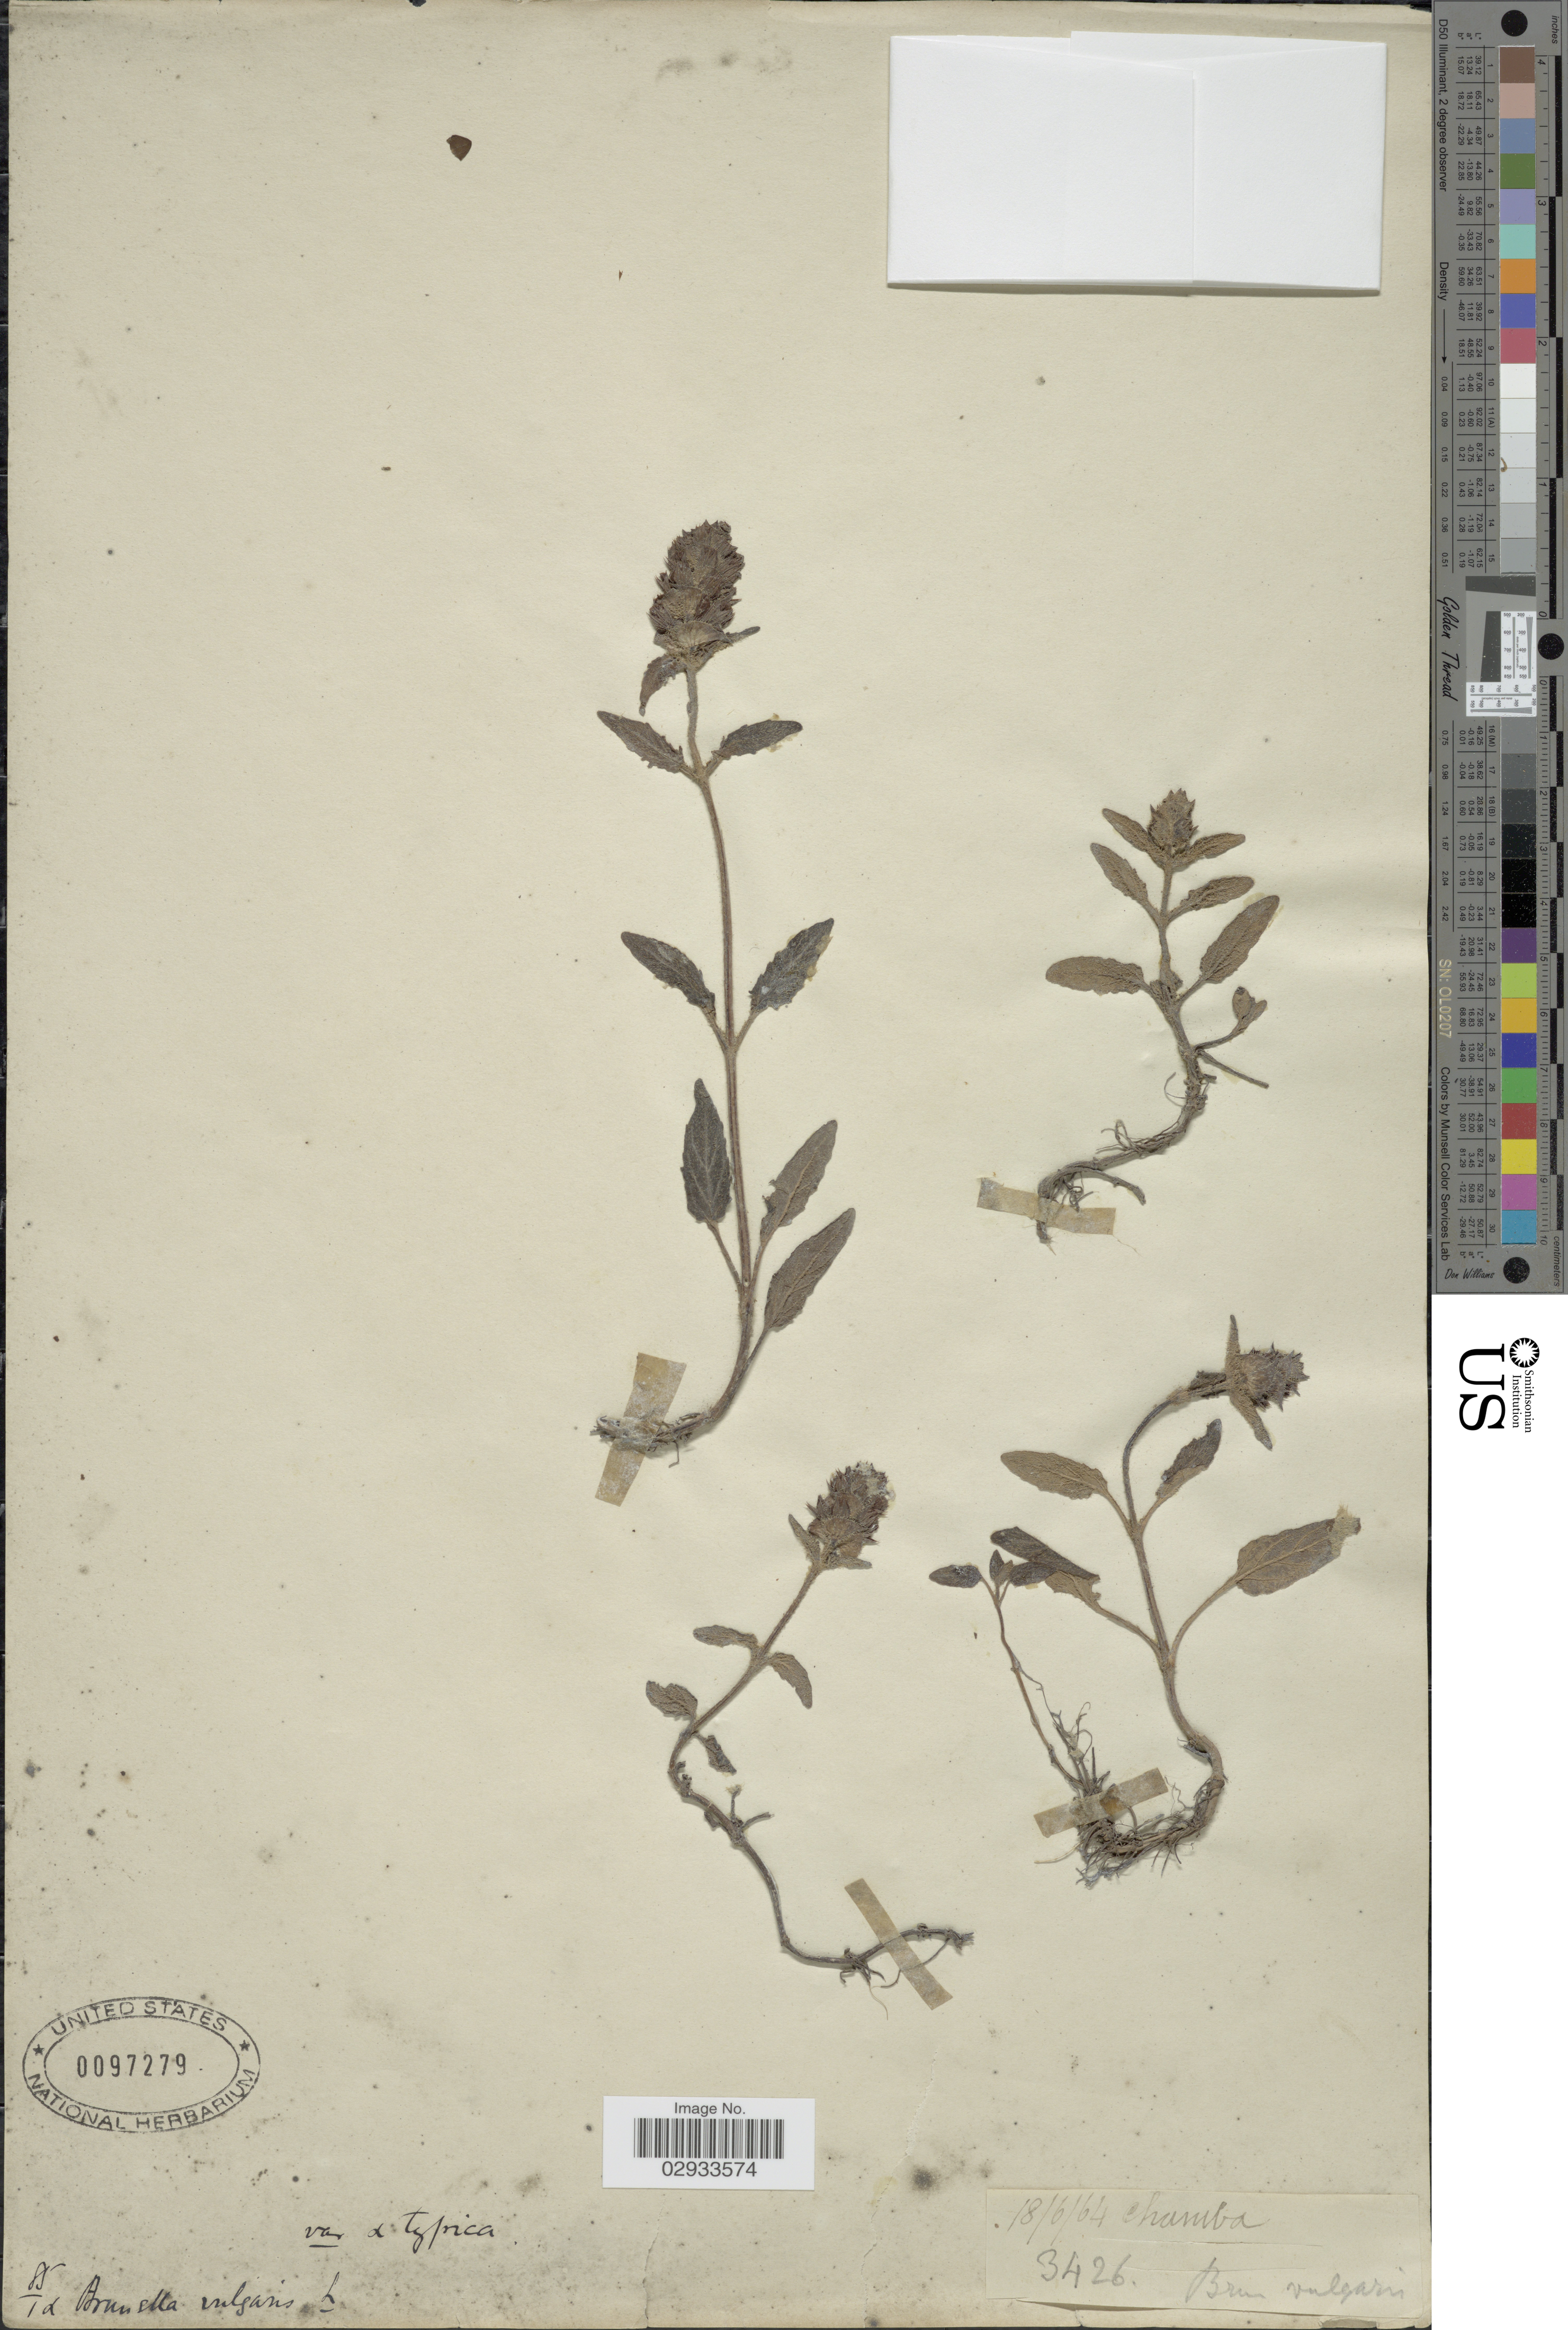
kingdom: Plantae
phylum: Tracheophyta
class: Magnoliopsida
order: Lamiales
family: Lamiaceae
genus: Prunella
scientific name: Prunella vulgaris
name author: L.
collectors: -. Chamba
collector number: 3426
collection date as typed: Transcribed d/m/y: 18/6/64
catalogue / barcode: US 97279